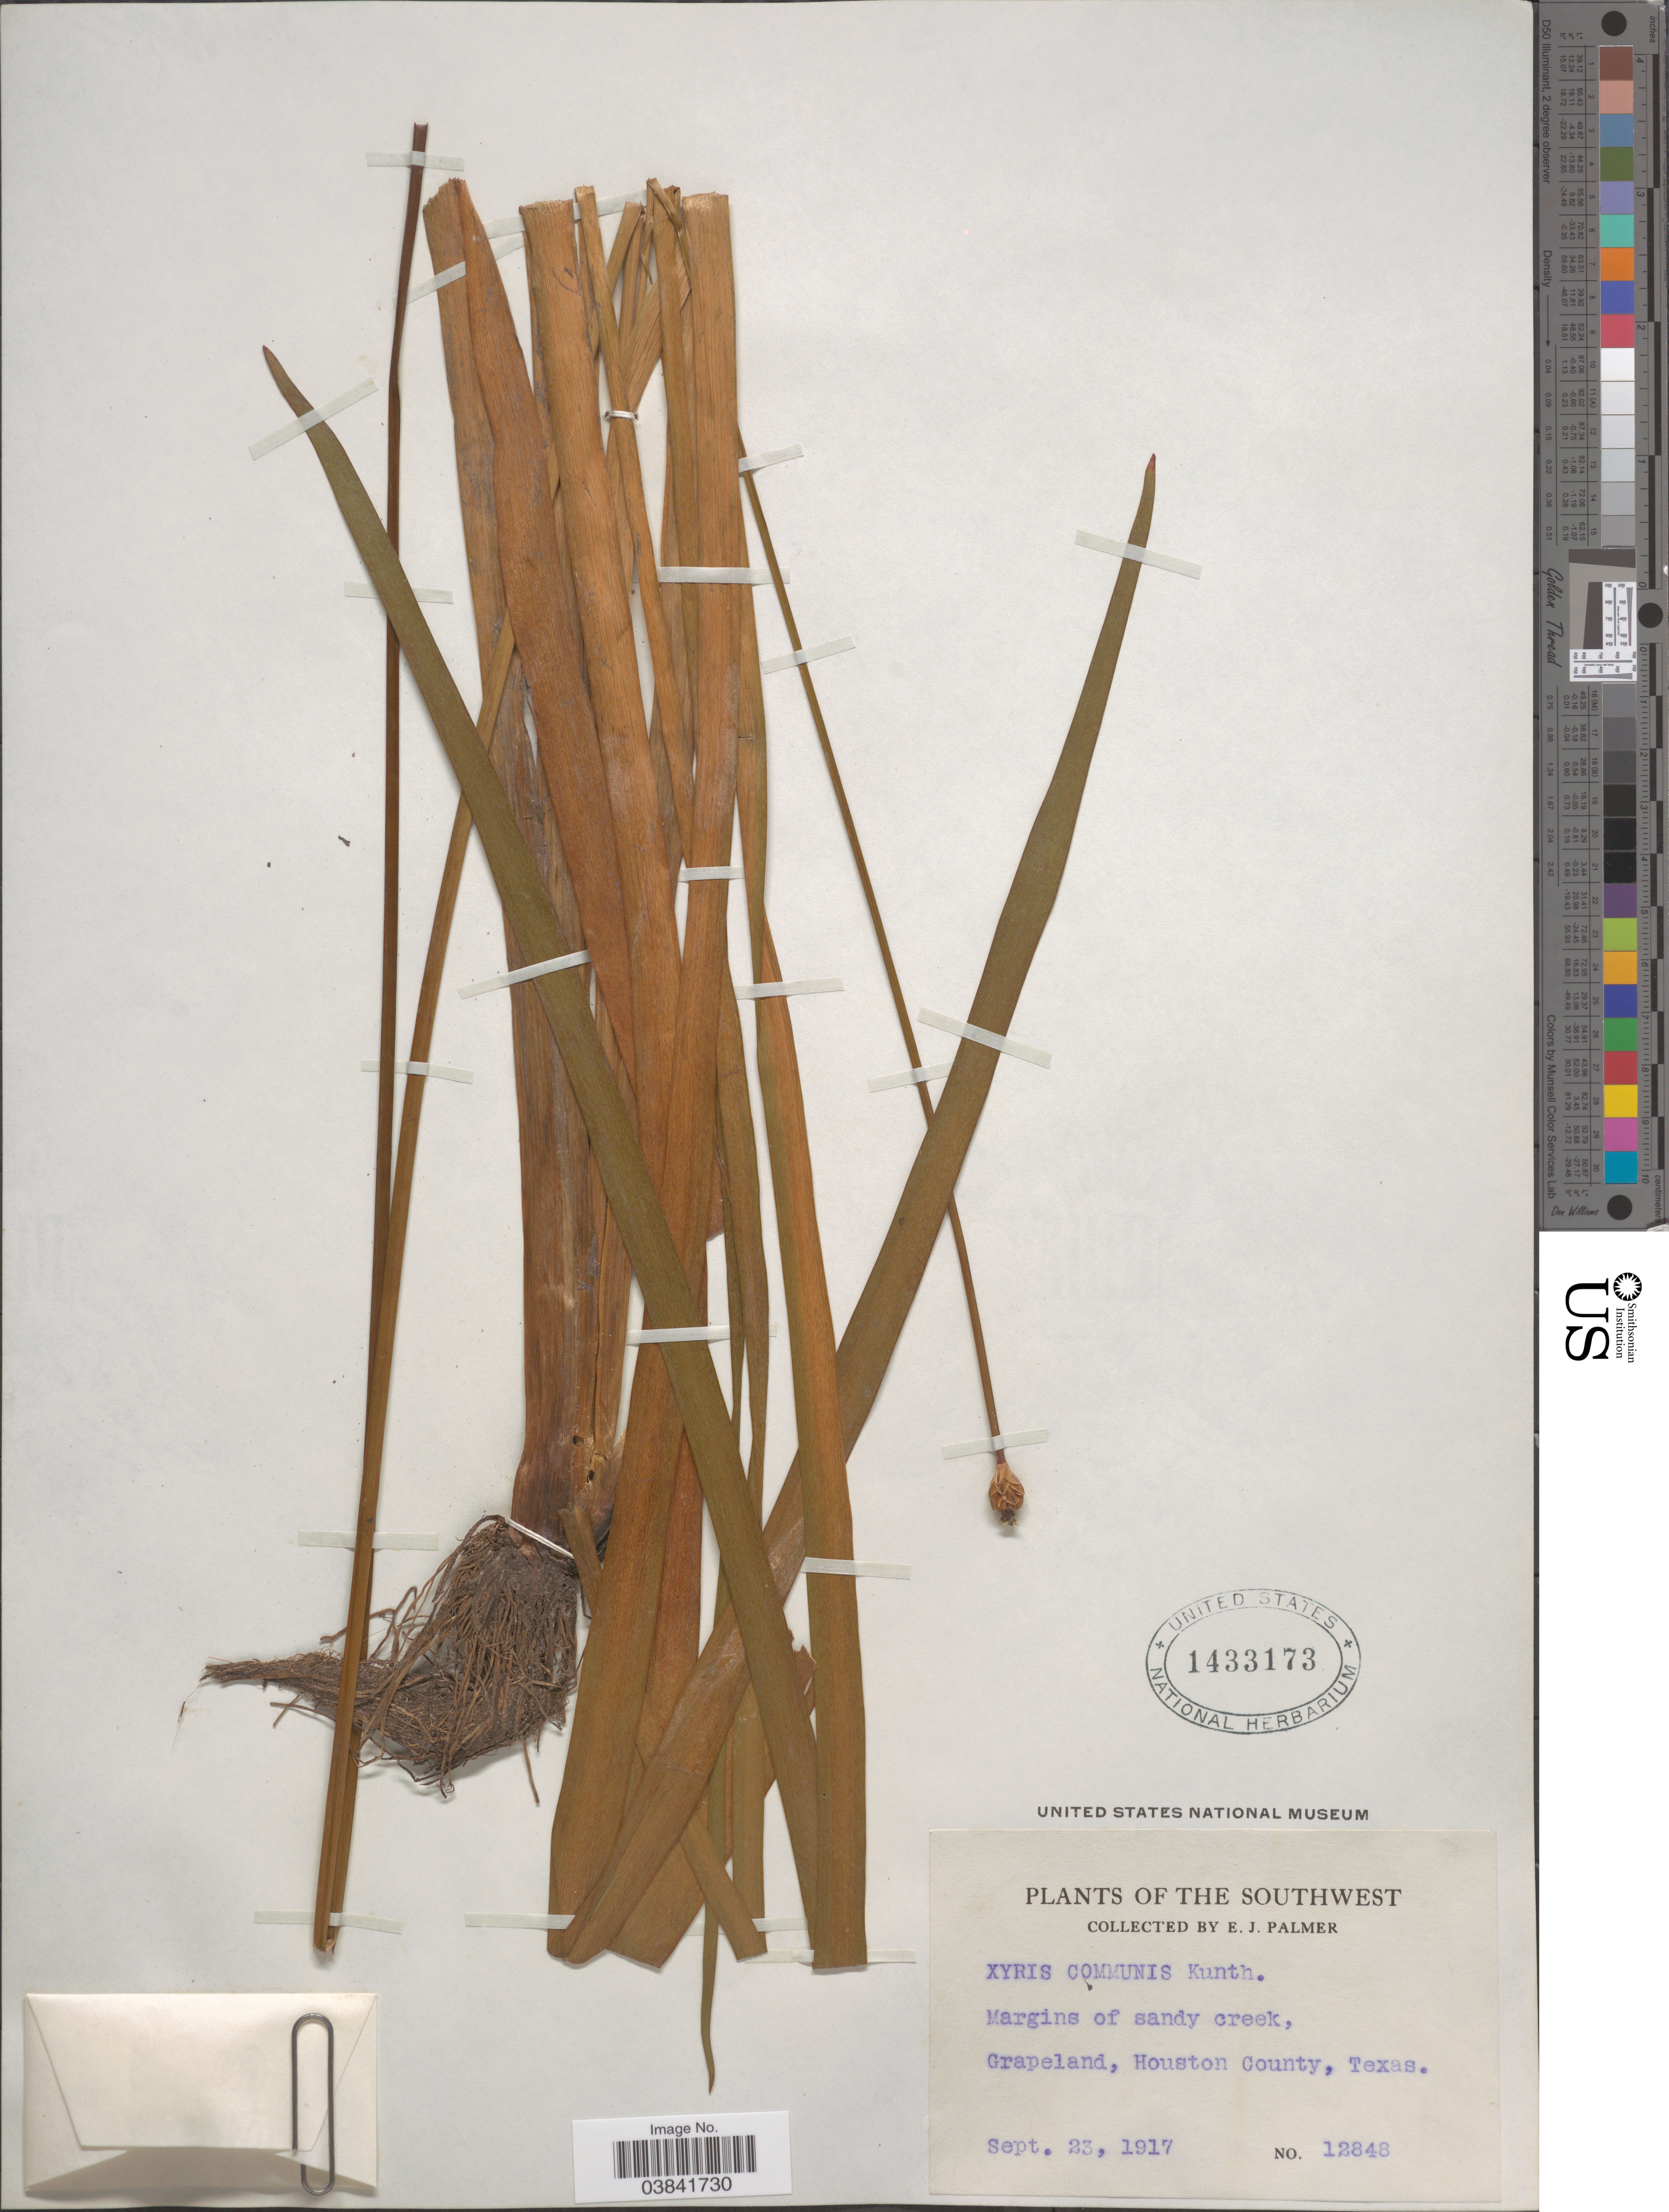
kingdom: Plantae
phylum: Tracheophyta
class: Liliopsida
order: Poales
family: Xyridaceae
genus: Xyris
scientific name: Xyris iridifolia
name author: Chapm.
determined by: Strong, Mark T., (BOT), Smithsonian Institution - National Museum of Natural History (UNITED STATES)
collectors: E. J. Palmer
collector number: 12848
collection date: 1917-09-23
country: United States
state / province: Texas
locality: Southwest. Margins of sandy creek, Grapeland, Houston County.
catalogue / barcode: US 1433173